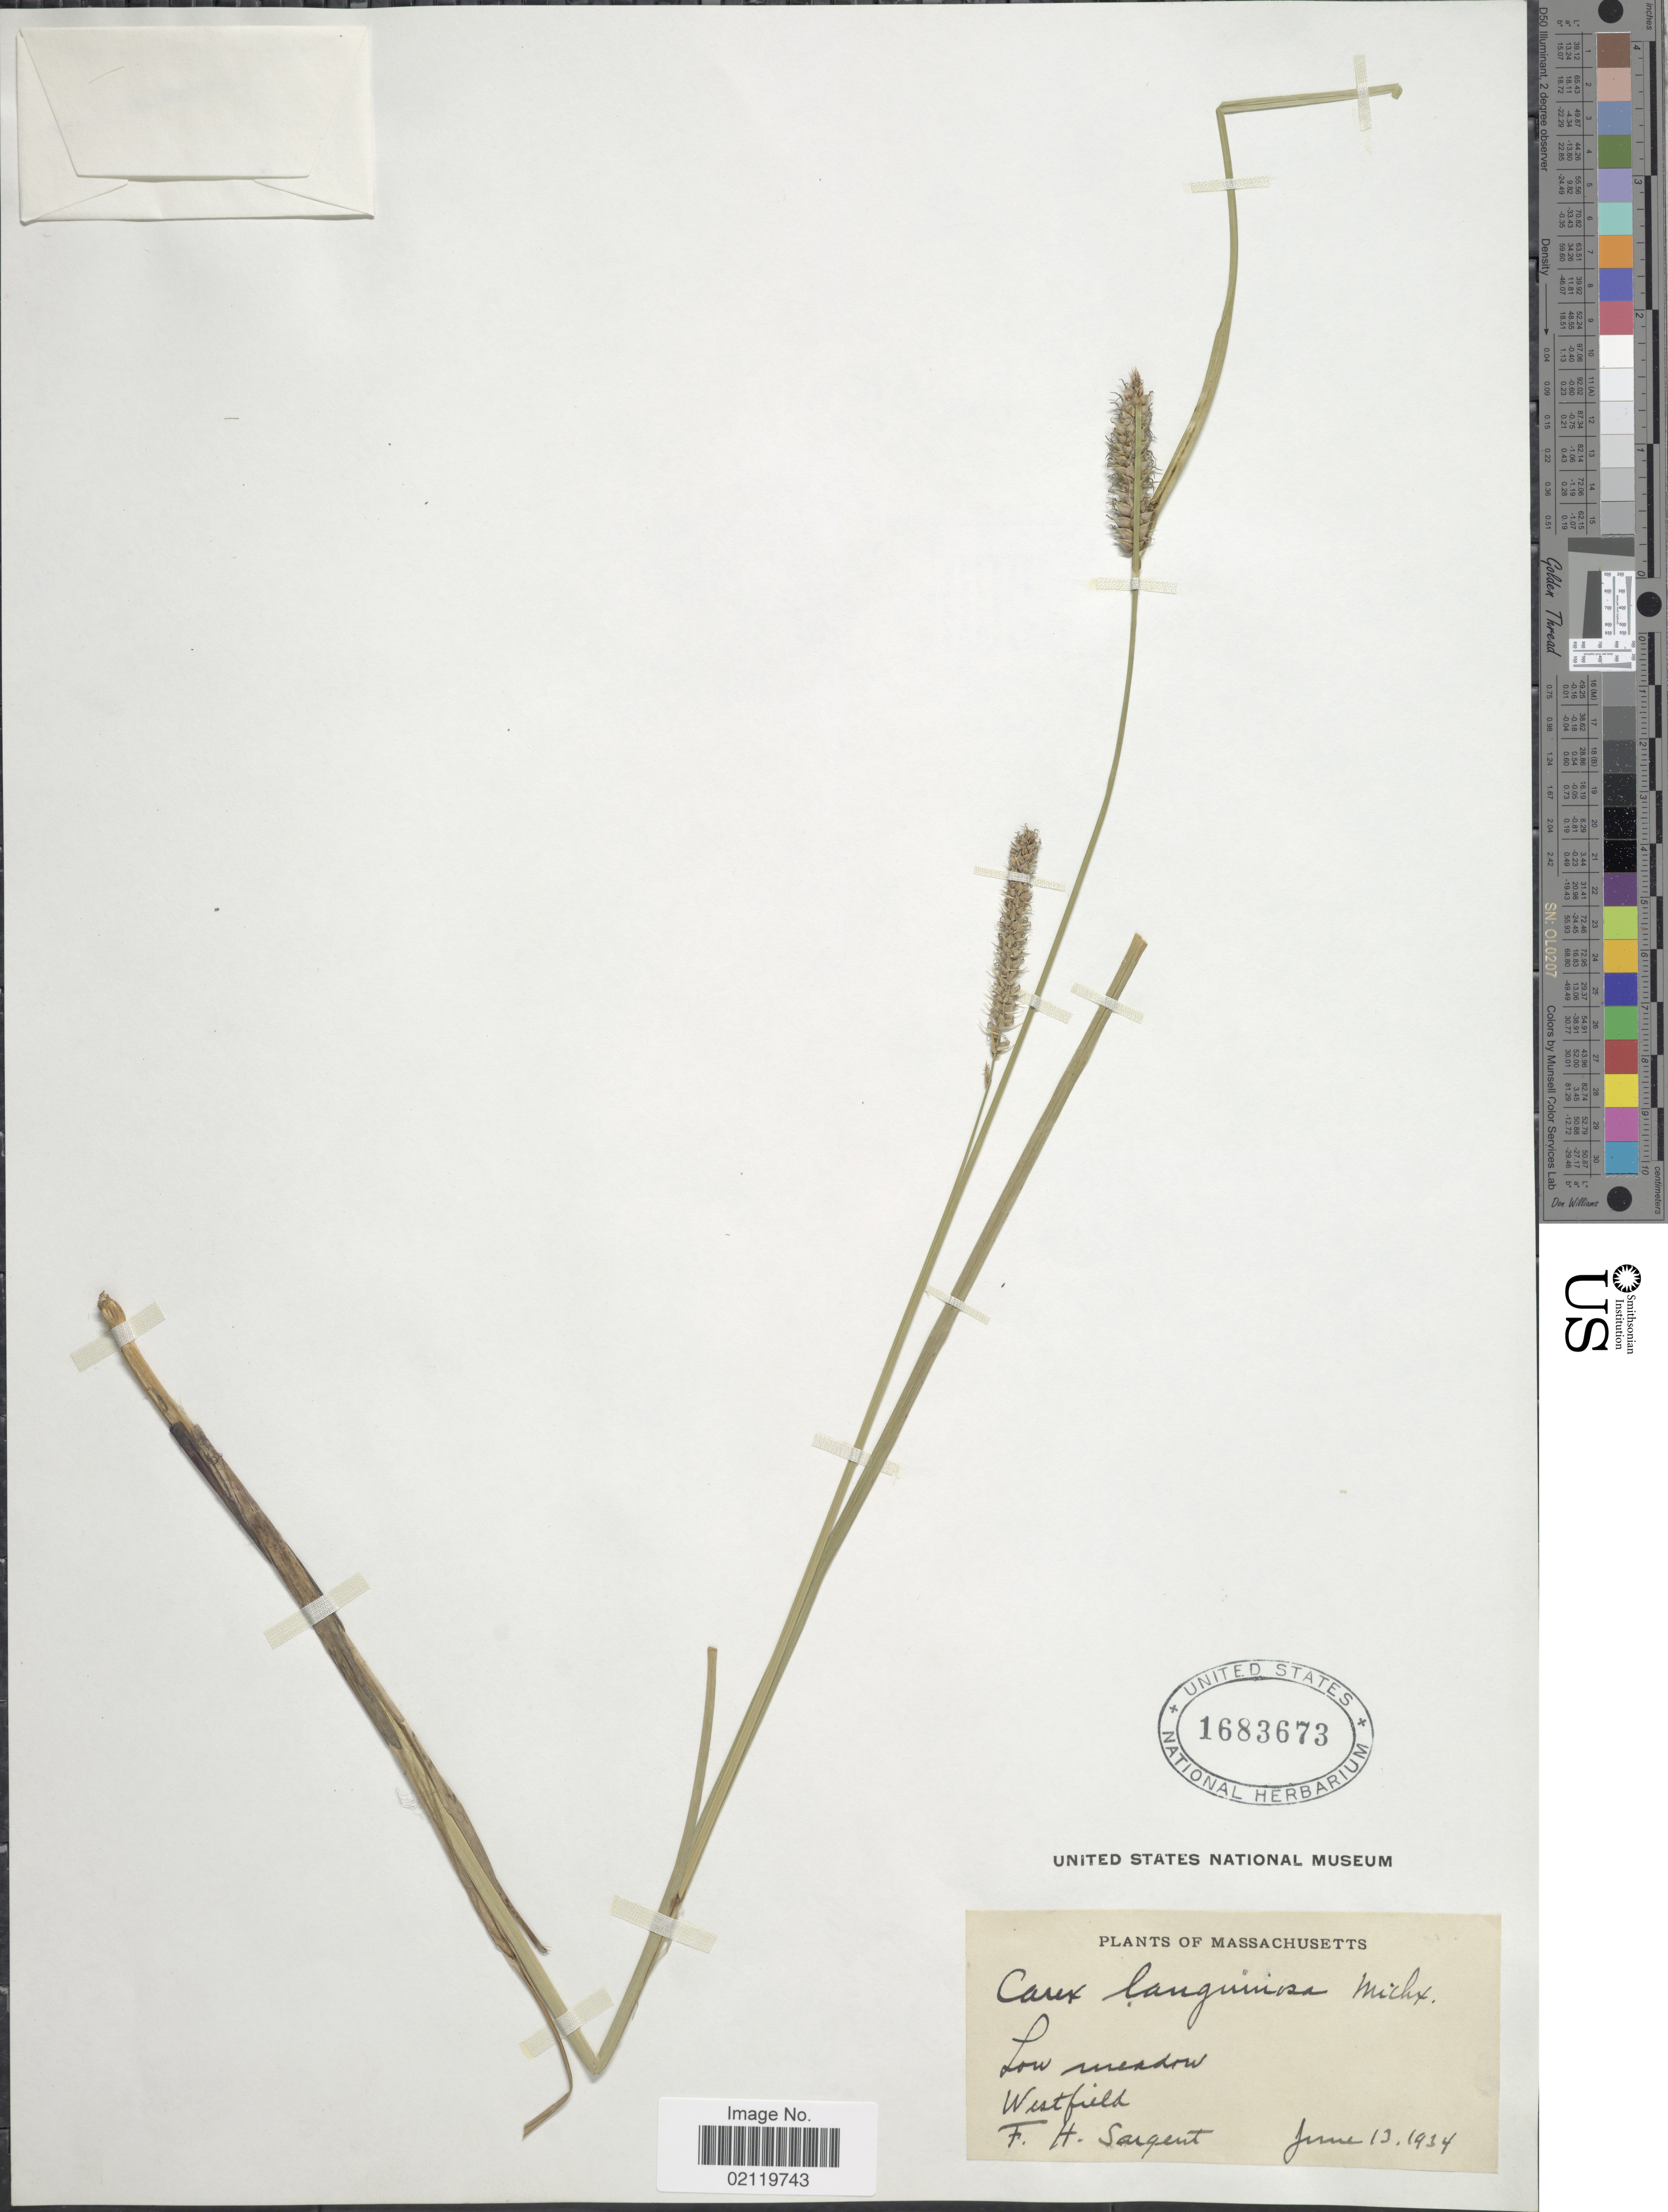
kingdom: Plantae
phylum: Tracheophyta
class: Liliopsida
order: Poales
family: Cyperaceae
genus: Carex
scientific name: Carex pellita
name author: Muhl. ex Willd.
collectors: F. H. Sargent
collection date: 1934-06-13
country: United States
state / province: Massachusetts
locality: Low meadow. Westfield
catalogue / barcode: US 1683673